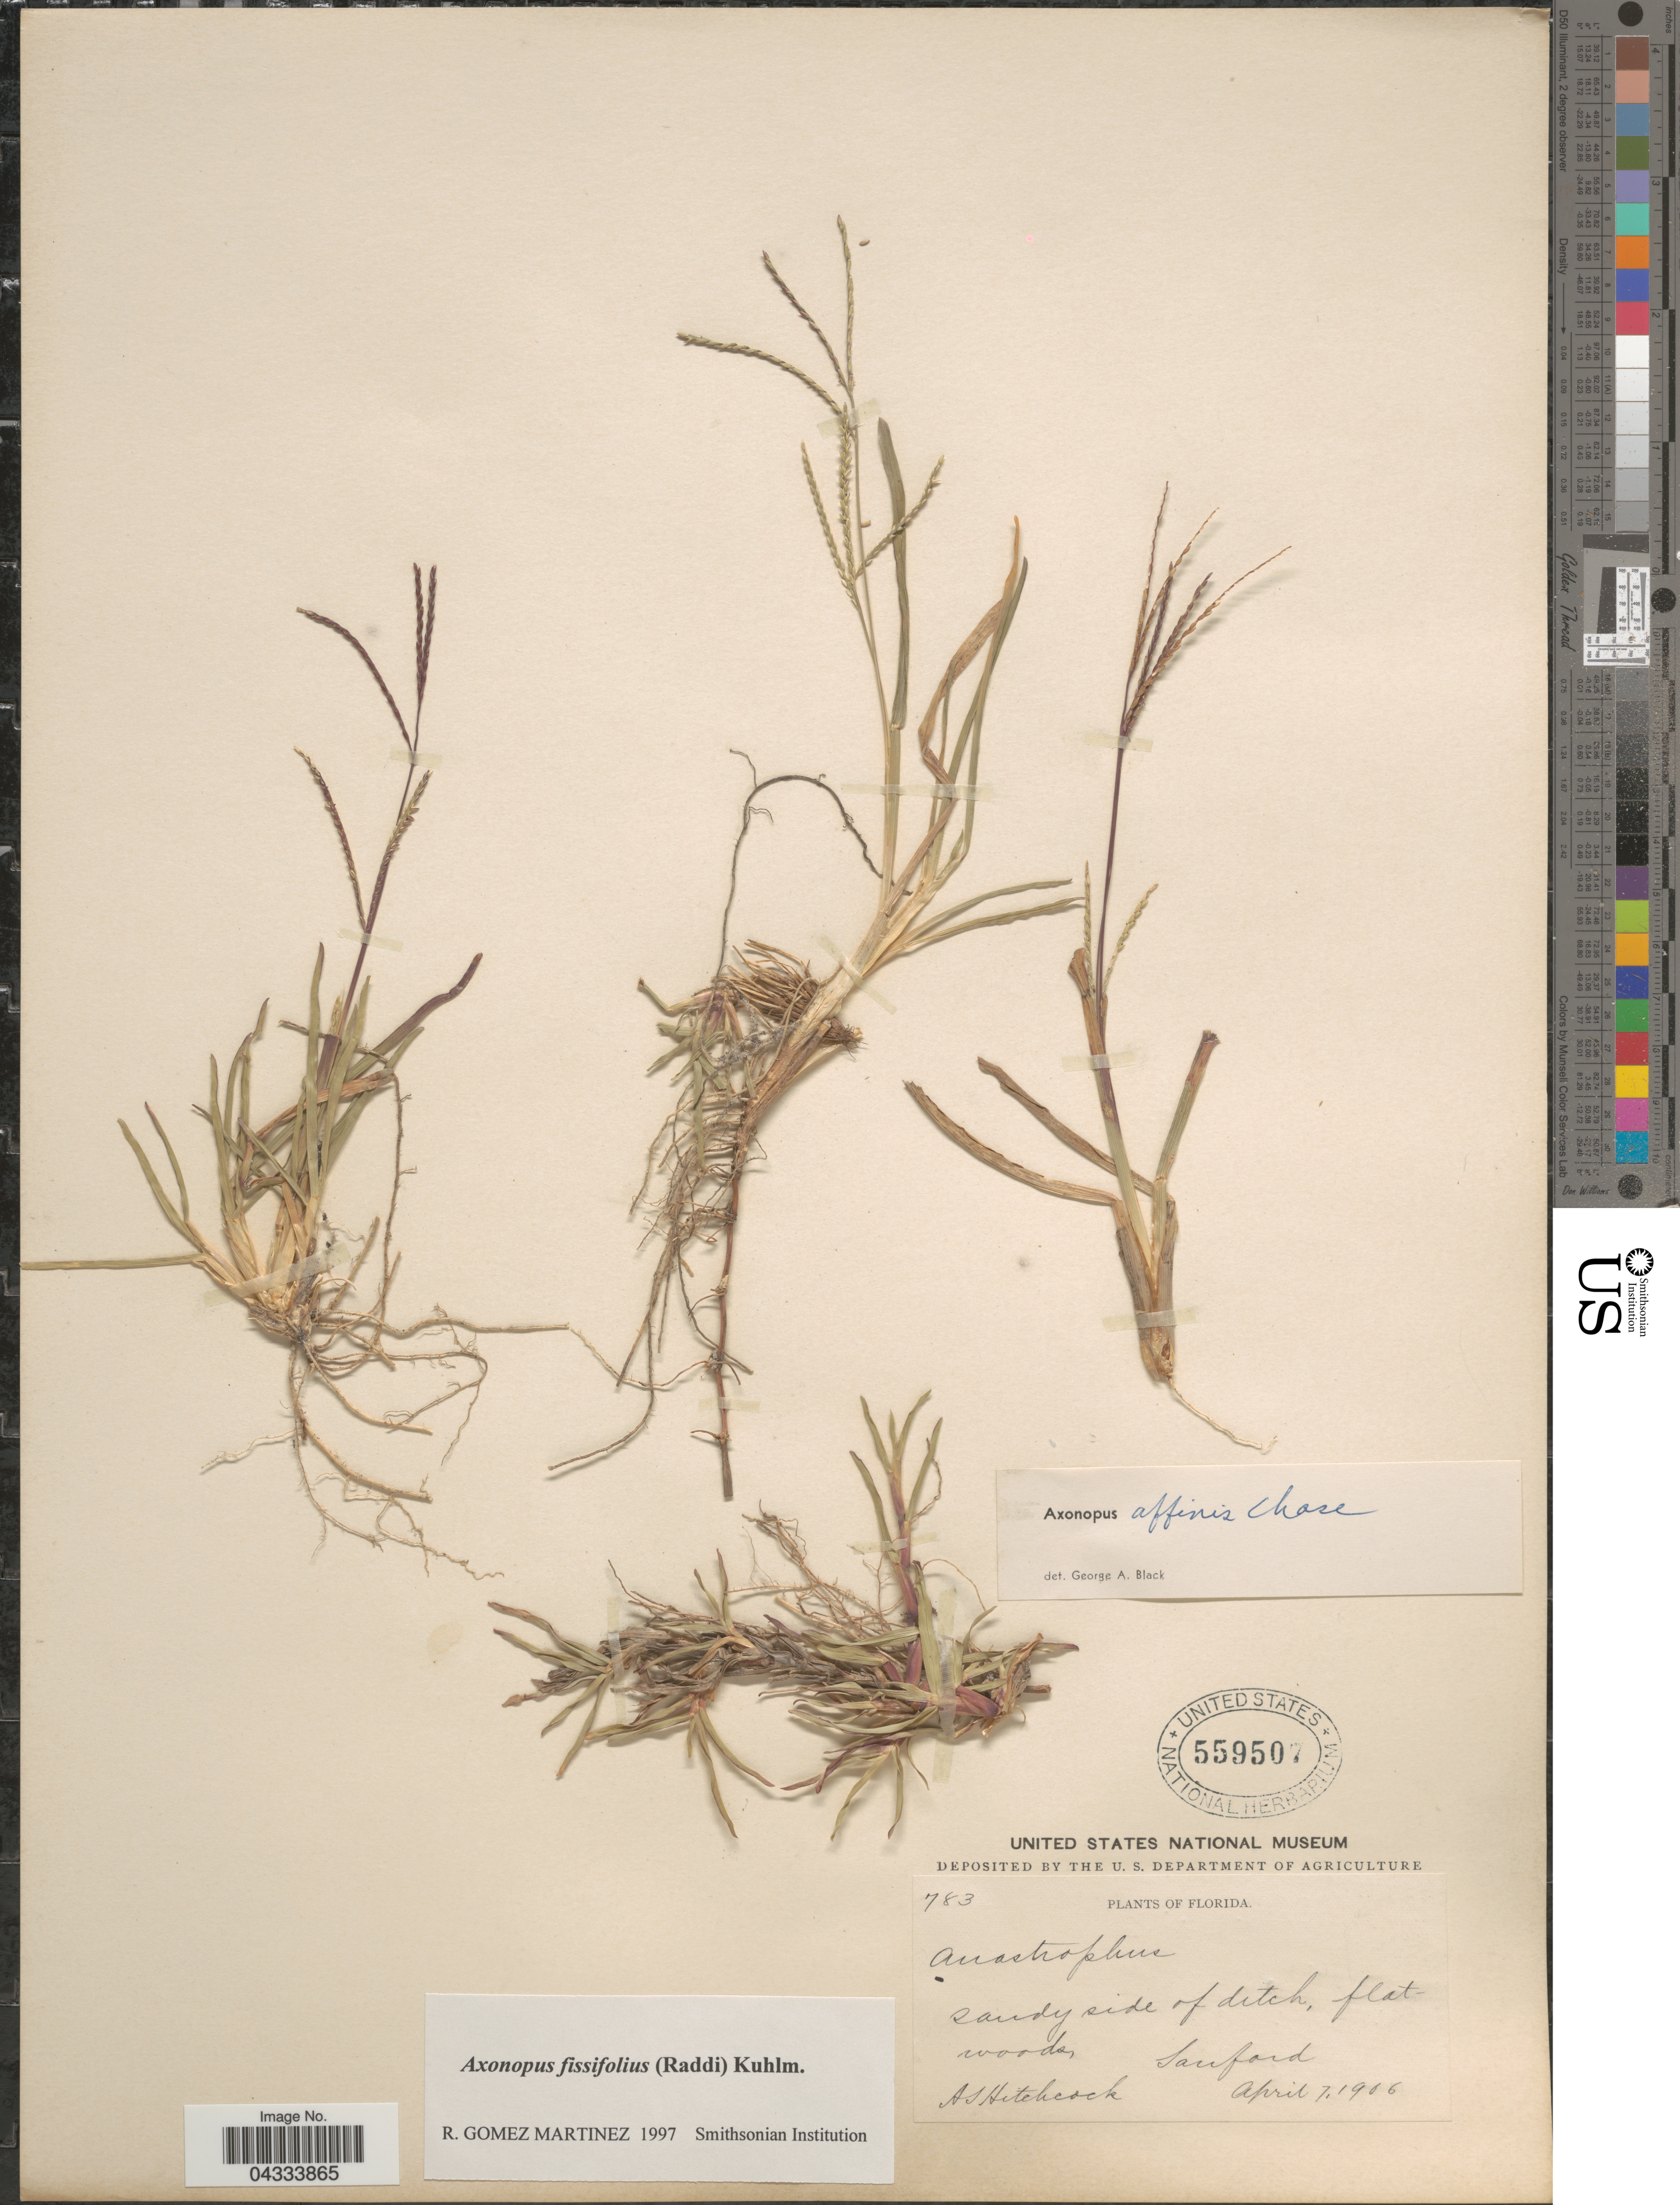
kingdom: Plantae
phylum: Tracheophyta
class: Liliopsida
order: Poales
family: Poaceae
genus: Axonopus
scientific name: Axonopus fissifolius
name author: (Raddi) Kuhlm.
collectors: A. S. Hitchcock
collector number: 783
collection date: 1906-04-07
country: United States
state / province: Florida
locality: Sanford.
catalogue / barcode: US 559507